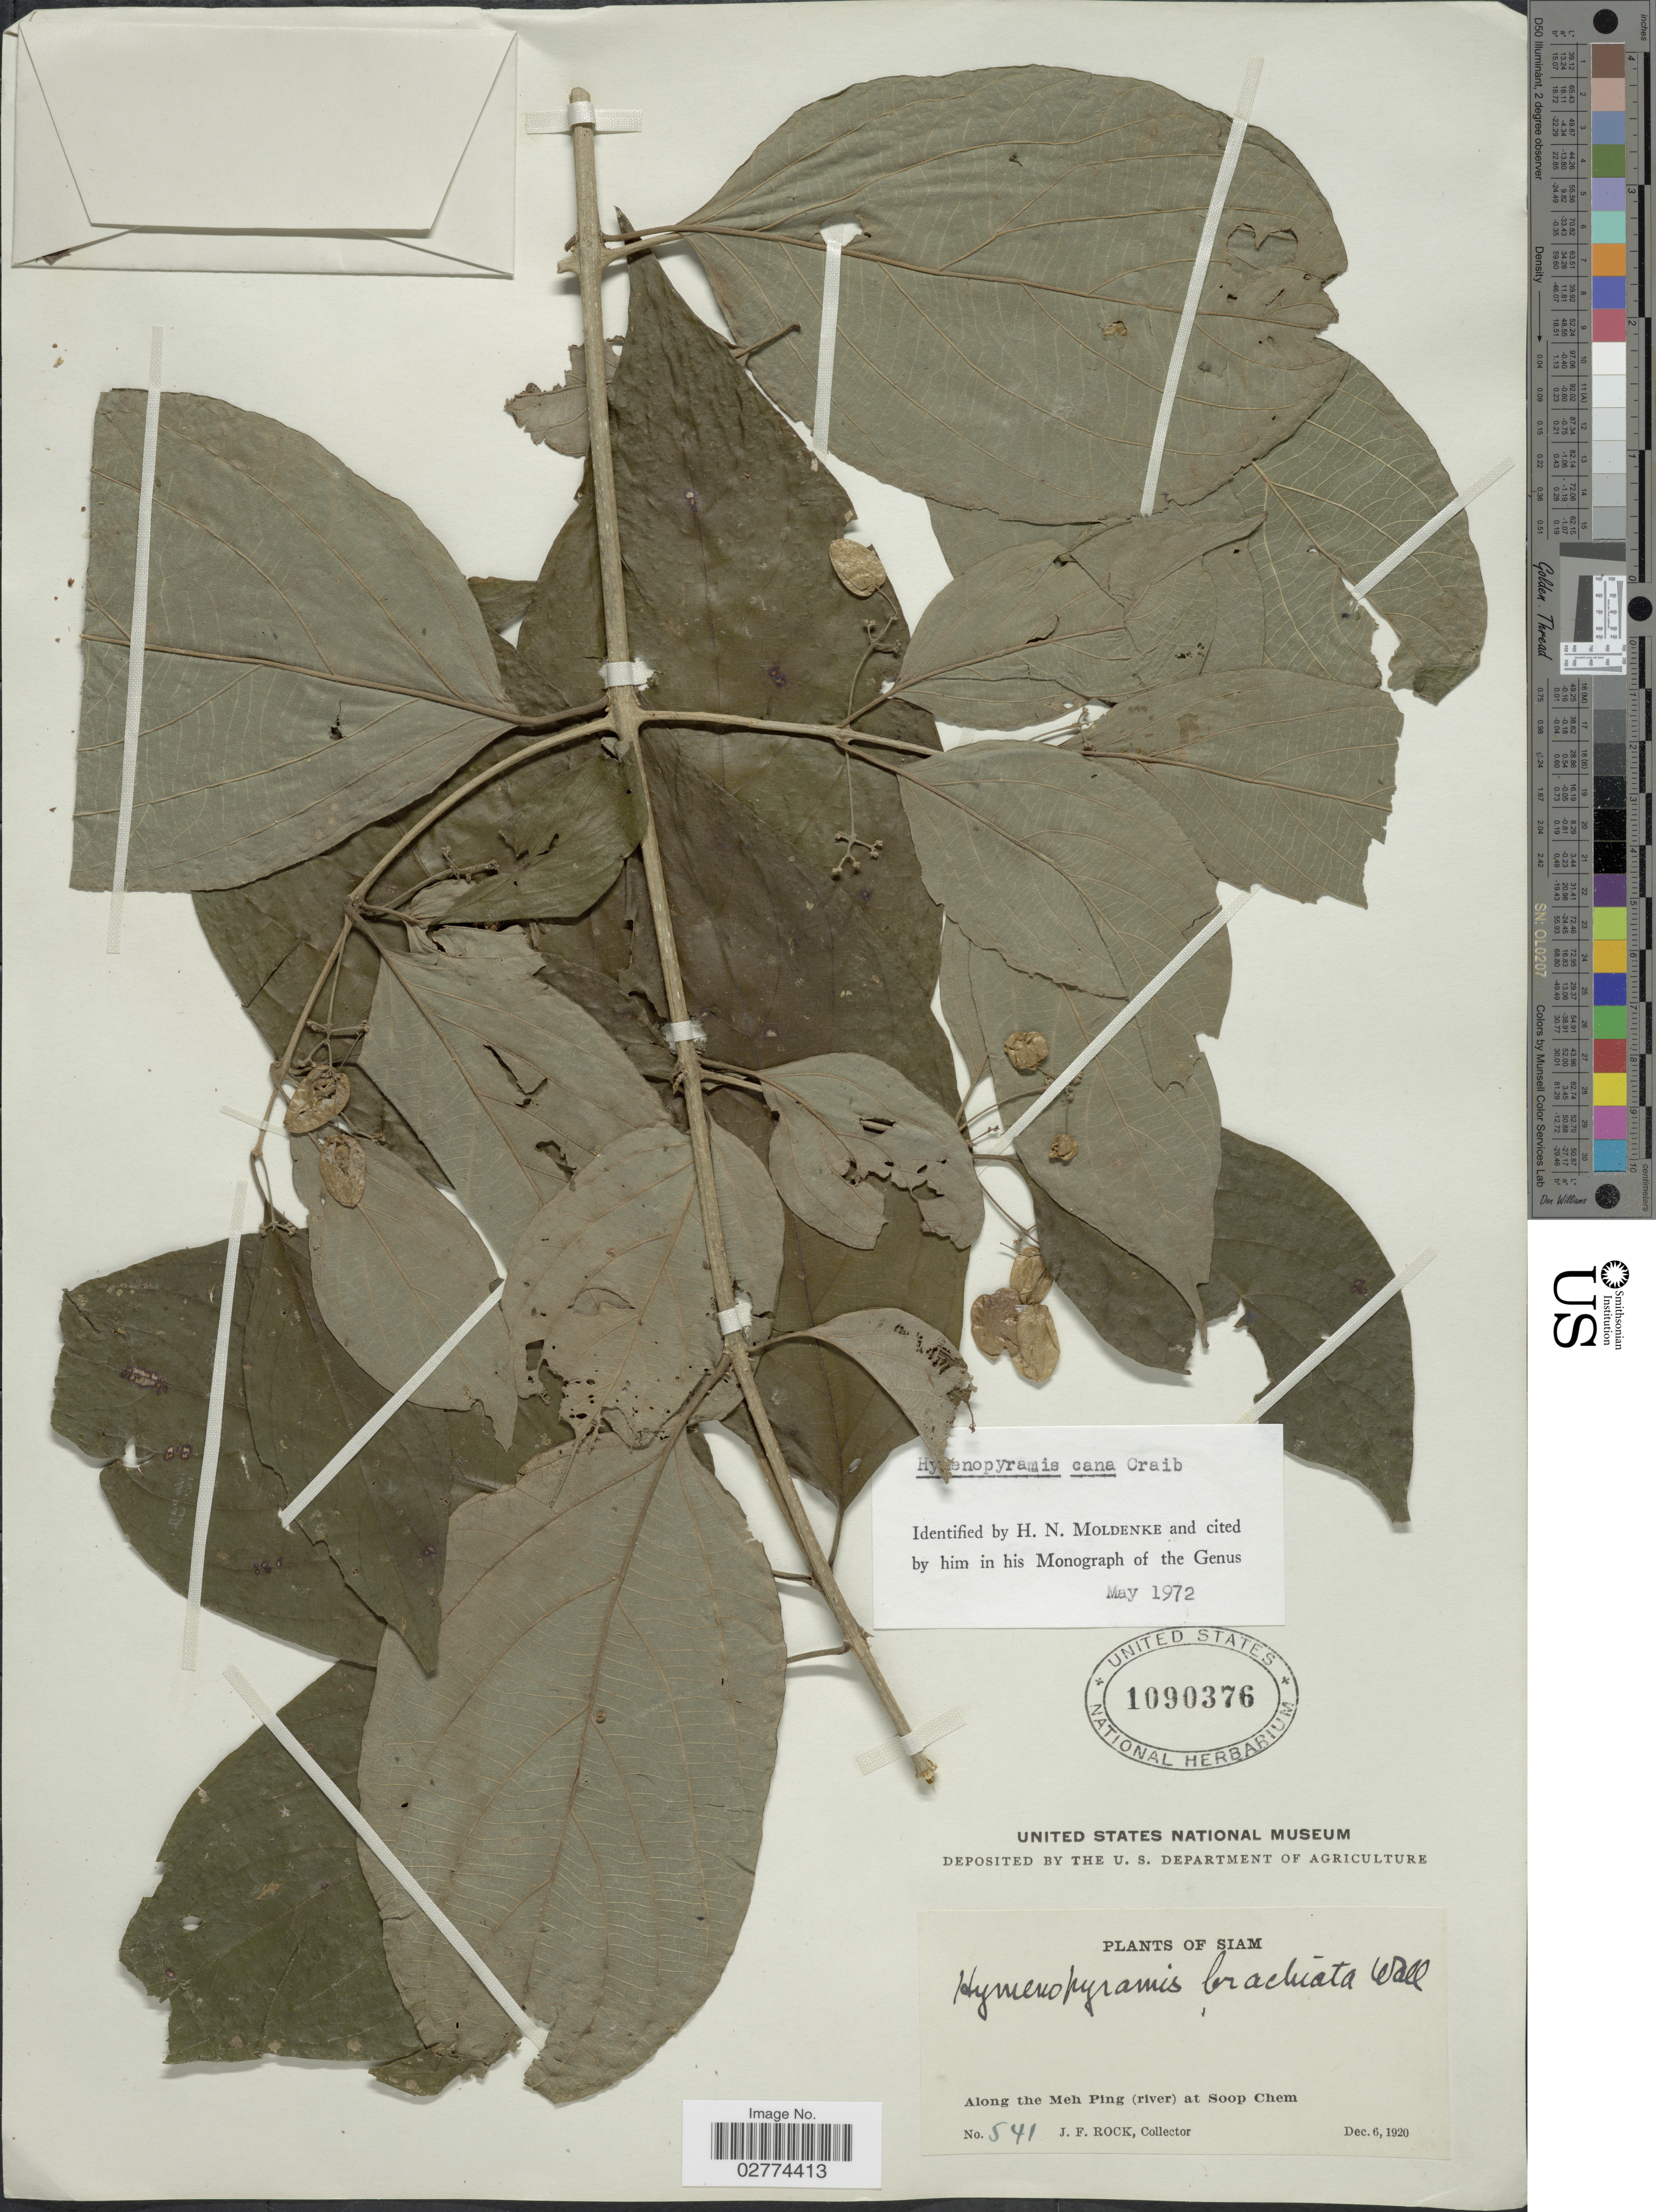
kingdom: Plantae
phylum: Tracheophyta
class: Magnoliopsida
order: Lamiales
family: Lamiaceae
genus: Hymenopyramis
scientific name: Hymenopyramis cana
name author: Craib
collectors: J. Rock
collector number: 541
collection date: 1920-12-06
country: Thailand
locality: Siam. Along the Meh Ping (river) at Soop Chem.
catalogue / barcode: US 1090376